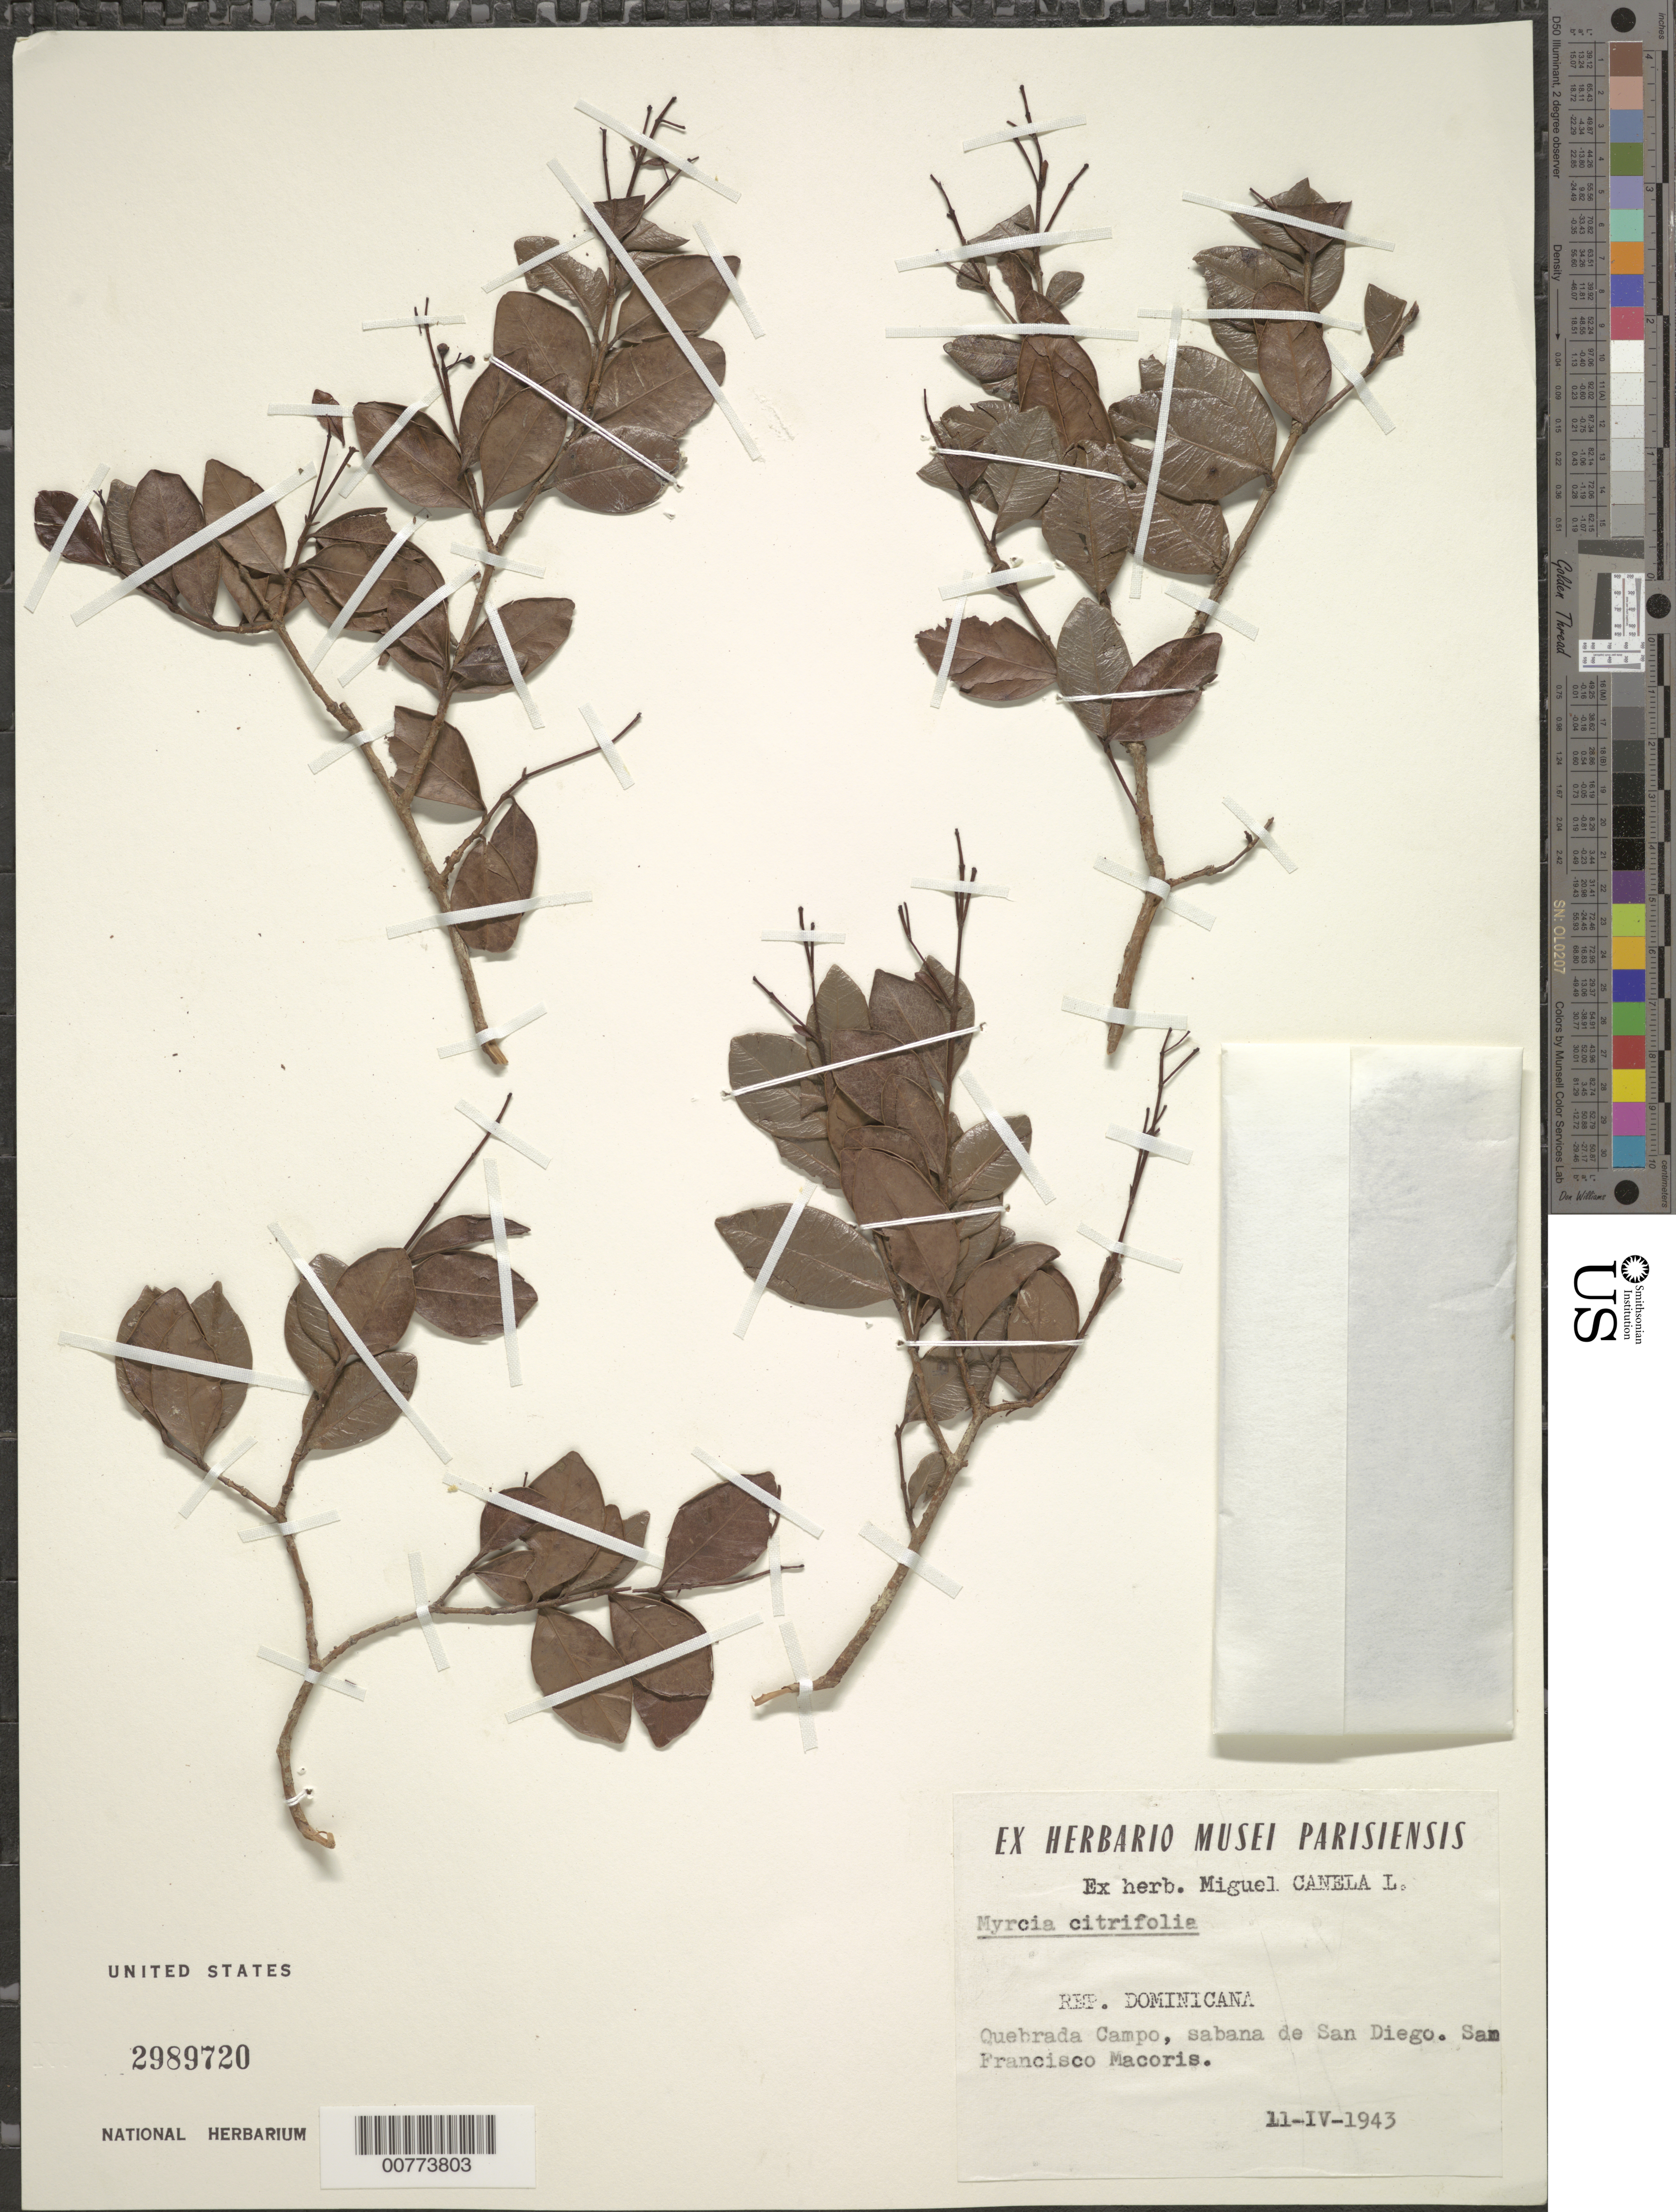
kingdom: Plantae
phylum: Tracheophyta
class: Magnoliopsida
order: Myrtales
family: Myrtaceae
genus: Myrcia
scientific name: Myrcia citrifolia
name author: (Aubl.) Urb.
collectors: M. Canela Lazaro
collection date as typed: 11 Apr 1943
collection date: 1943-04-11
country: Dominican Republic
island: Hispaniola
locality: San Francisco Macoris, Sabana de San Diego, Quebrada Campo.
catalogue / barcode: US 2989720